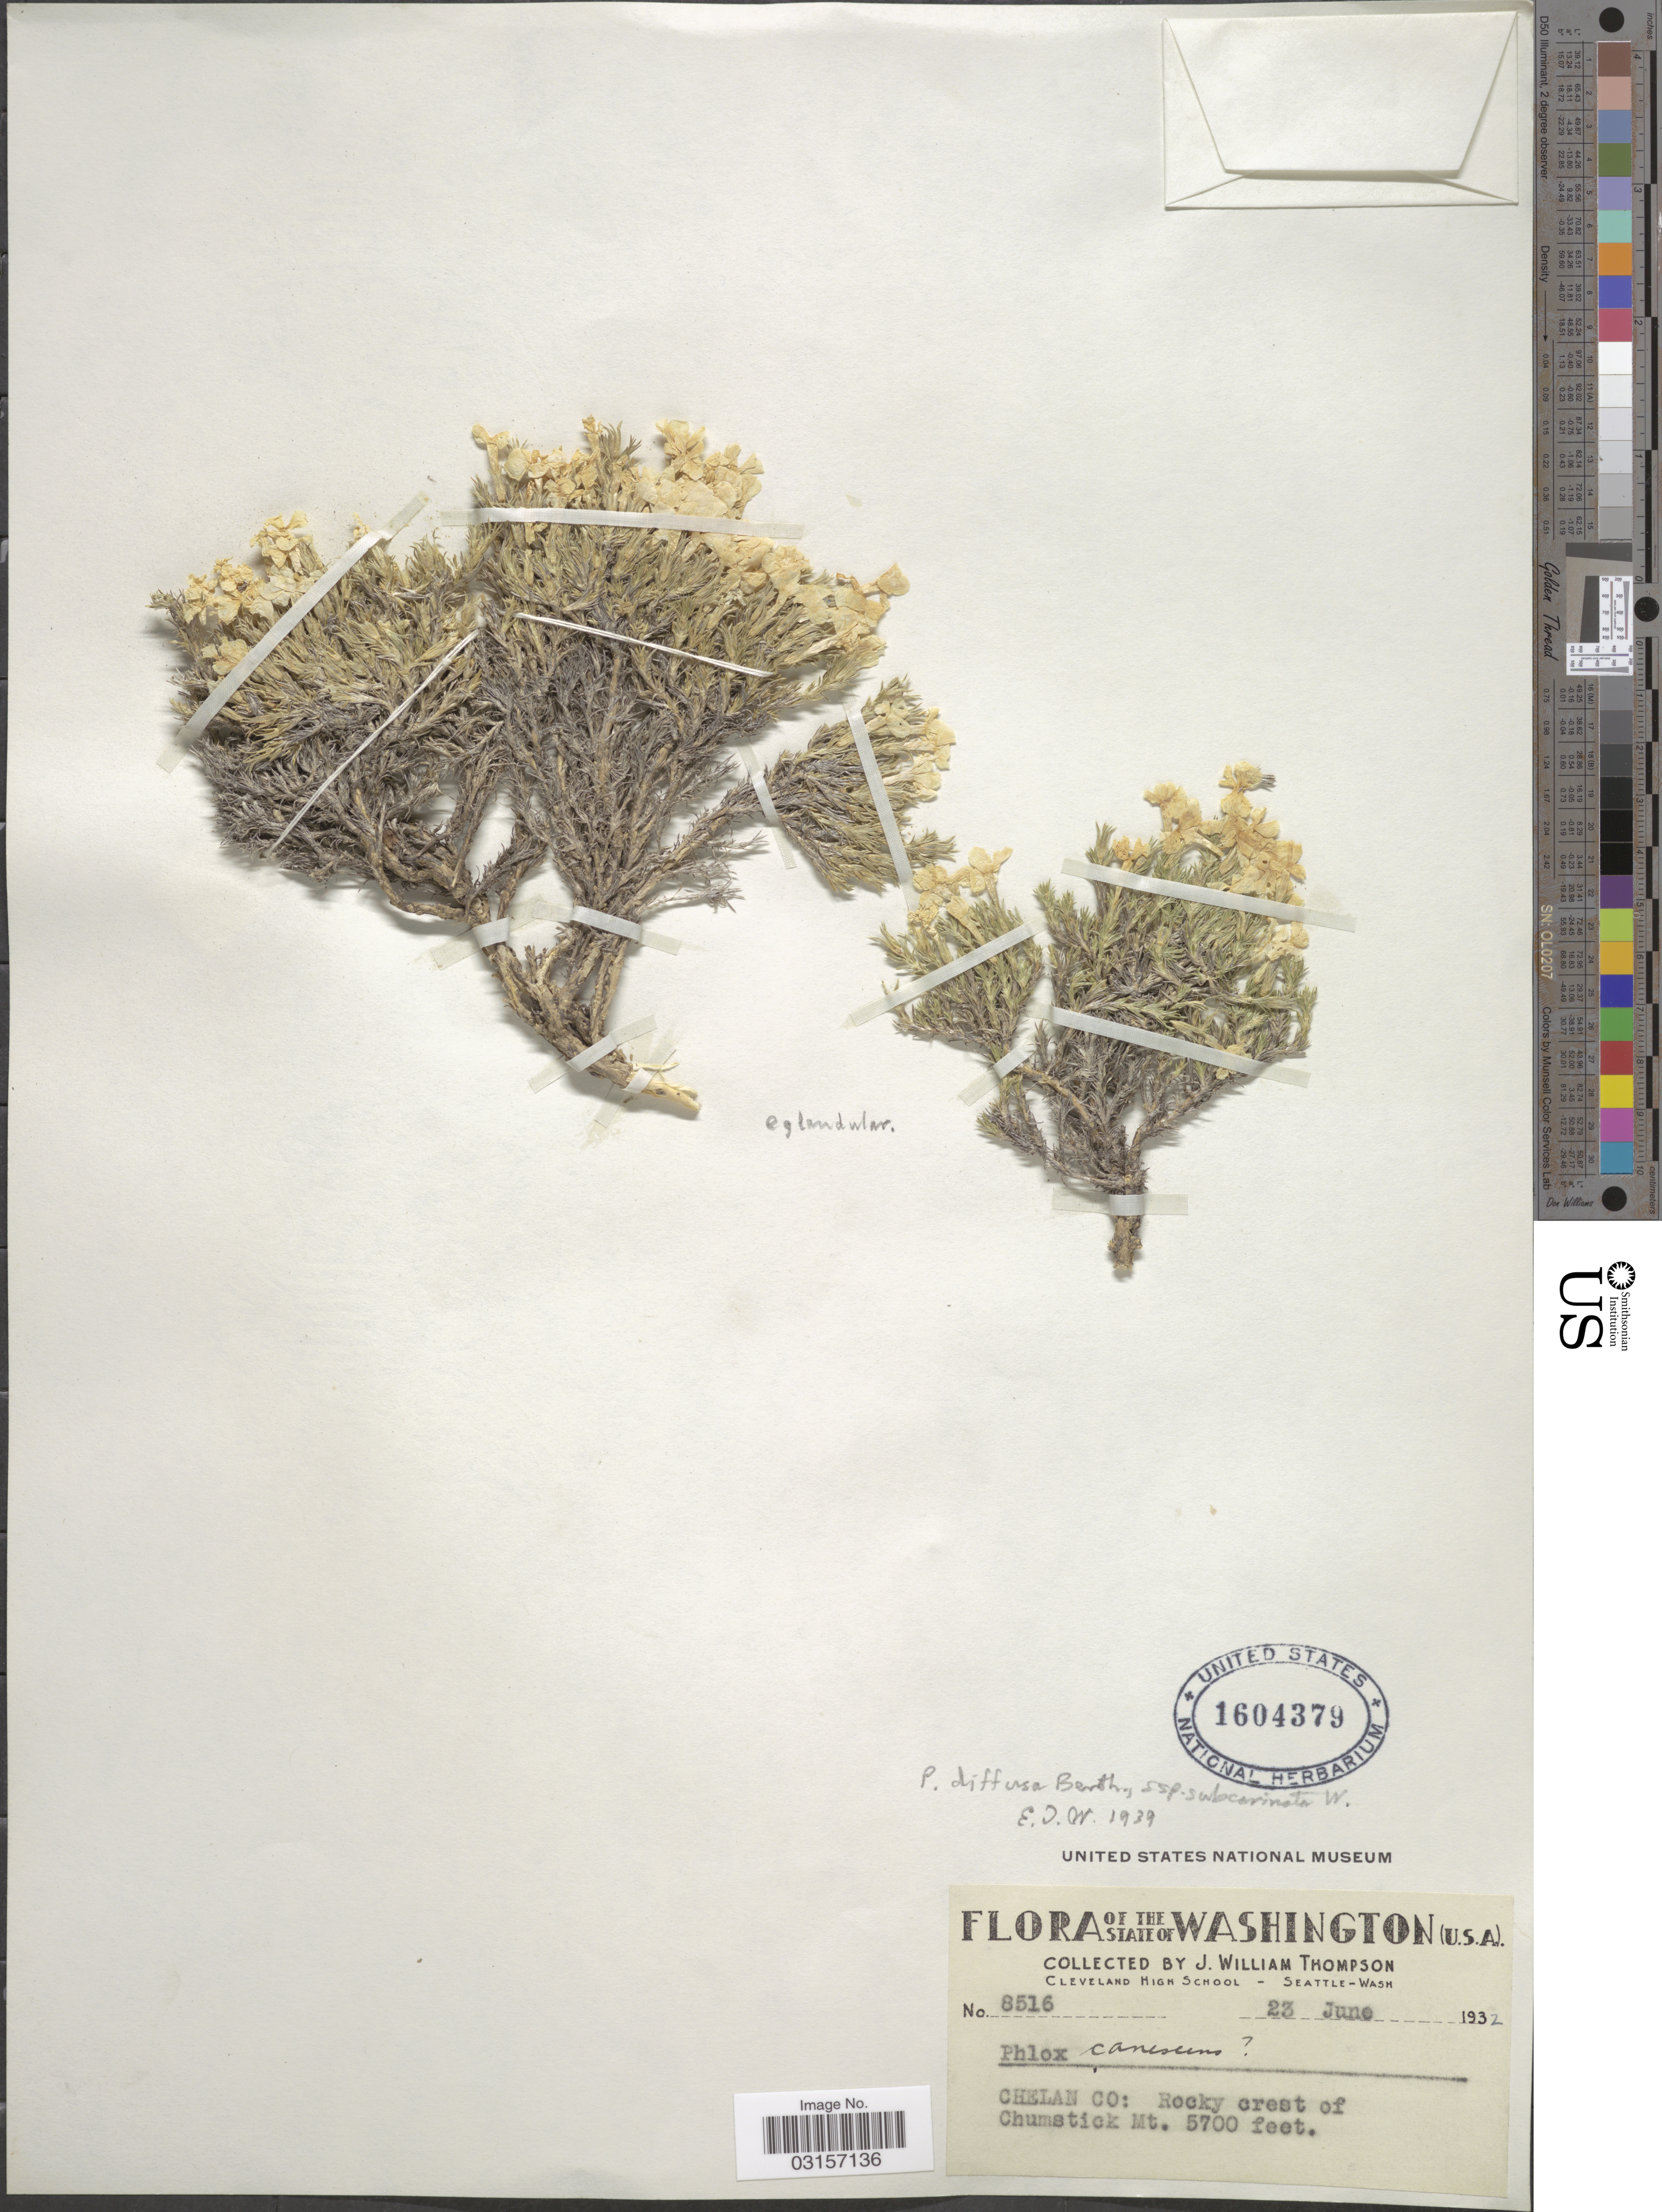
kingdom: Plantae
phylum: Tracheophyta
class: Magnoliopsida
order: Ericales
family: Polemoniaceae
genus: Phlox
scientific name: Phlox caespitosa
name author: Nutt.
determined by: Mayfield, M. H.; Ferguson, C. J.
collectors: J. W. Thompson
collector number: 8516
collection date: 1932-06-23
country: United States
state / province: Washington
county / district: Chelan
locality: Chelan Co: Rocky crest of Chumsticks Mt.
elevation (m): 1737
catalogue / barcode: US 1604379